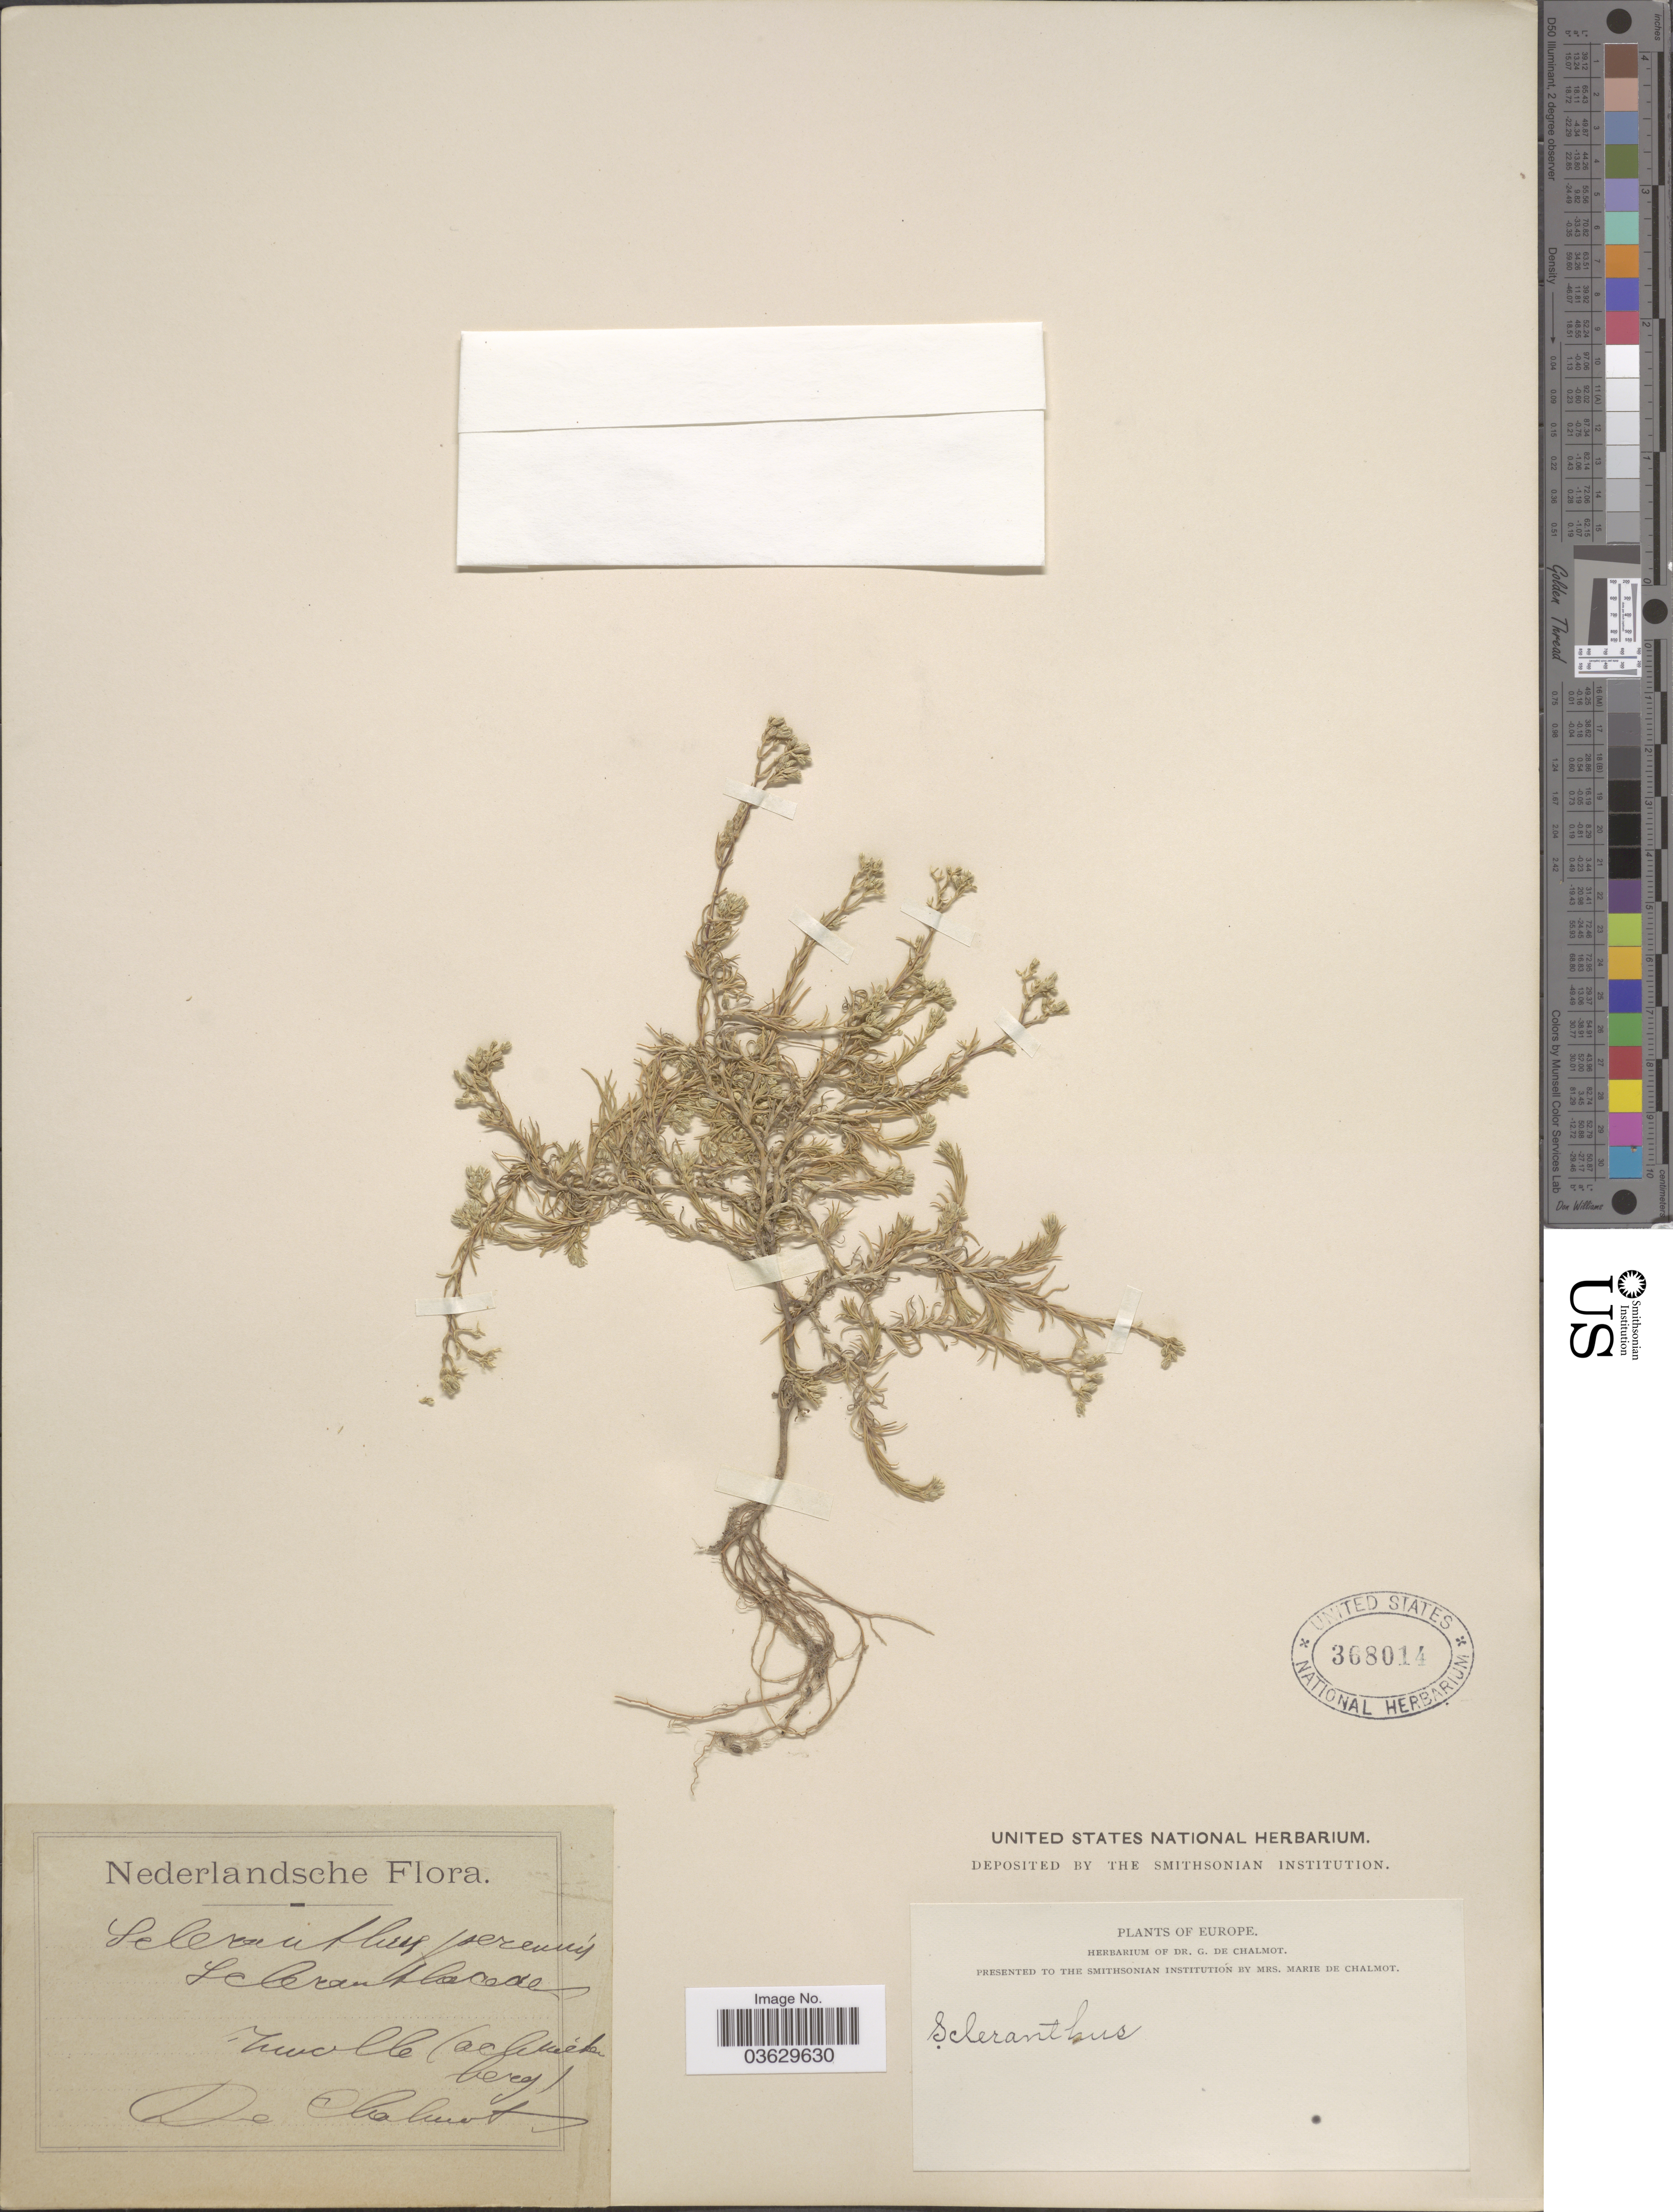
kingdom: Plantae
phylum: Tracheophyta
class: Magnoliopsida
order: Caryophyllales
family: Caryophyllaceae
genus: Scleranthus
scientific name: Scleranthus perennis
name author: L.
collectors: G. de Chalmot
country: Netherlands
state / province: Overijssel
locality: Nederlandsche. Zwolle (Achnietenberg).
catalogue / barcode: US 368014